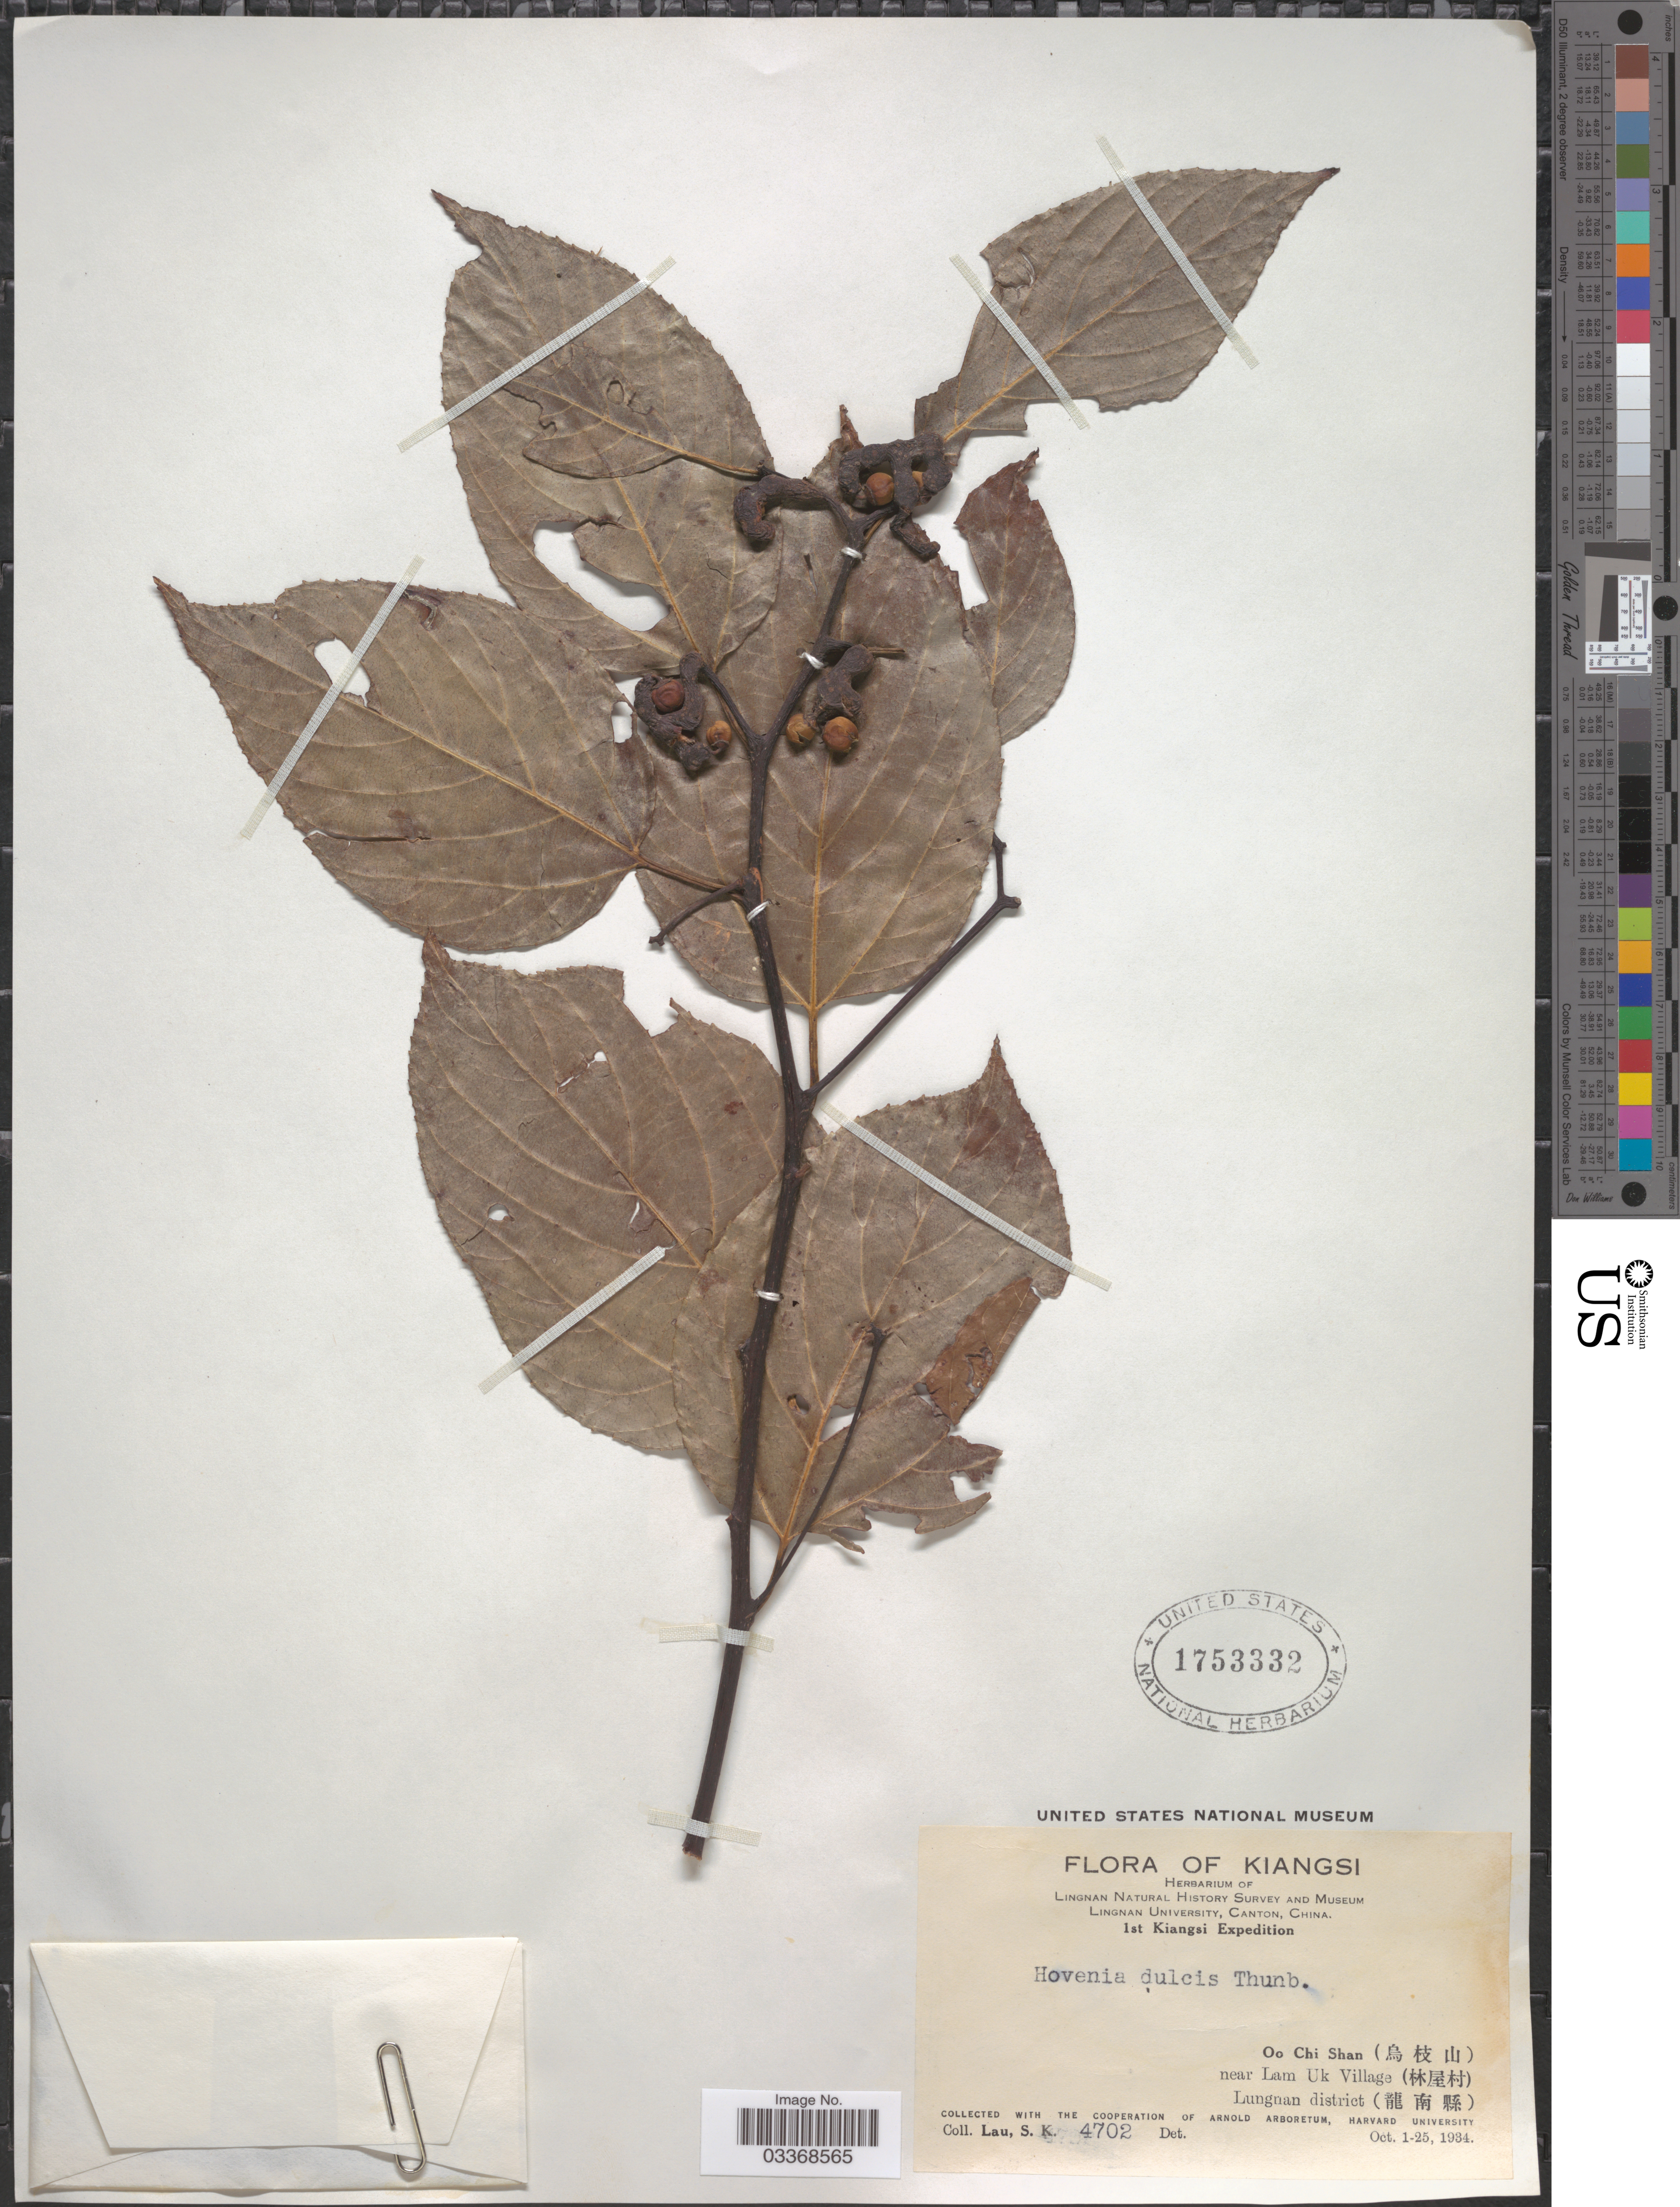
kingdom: Plantae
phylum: Tracheophyta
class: Magnoliopsida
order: Rosales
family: Rhamnaceae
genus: Hovenia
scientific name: Hovenia dulcis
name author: Thunb.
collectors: S. K. Lau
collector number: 4702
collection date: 1934-10-01/1934-10-25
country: China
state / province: Jiangxi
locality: Kiangsi. Oo Chi Shan (X) near Lam Uk Village (X) Lungnan district (X).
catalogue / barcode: US 1753332